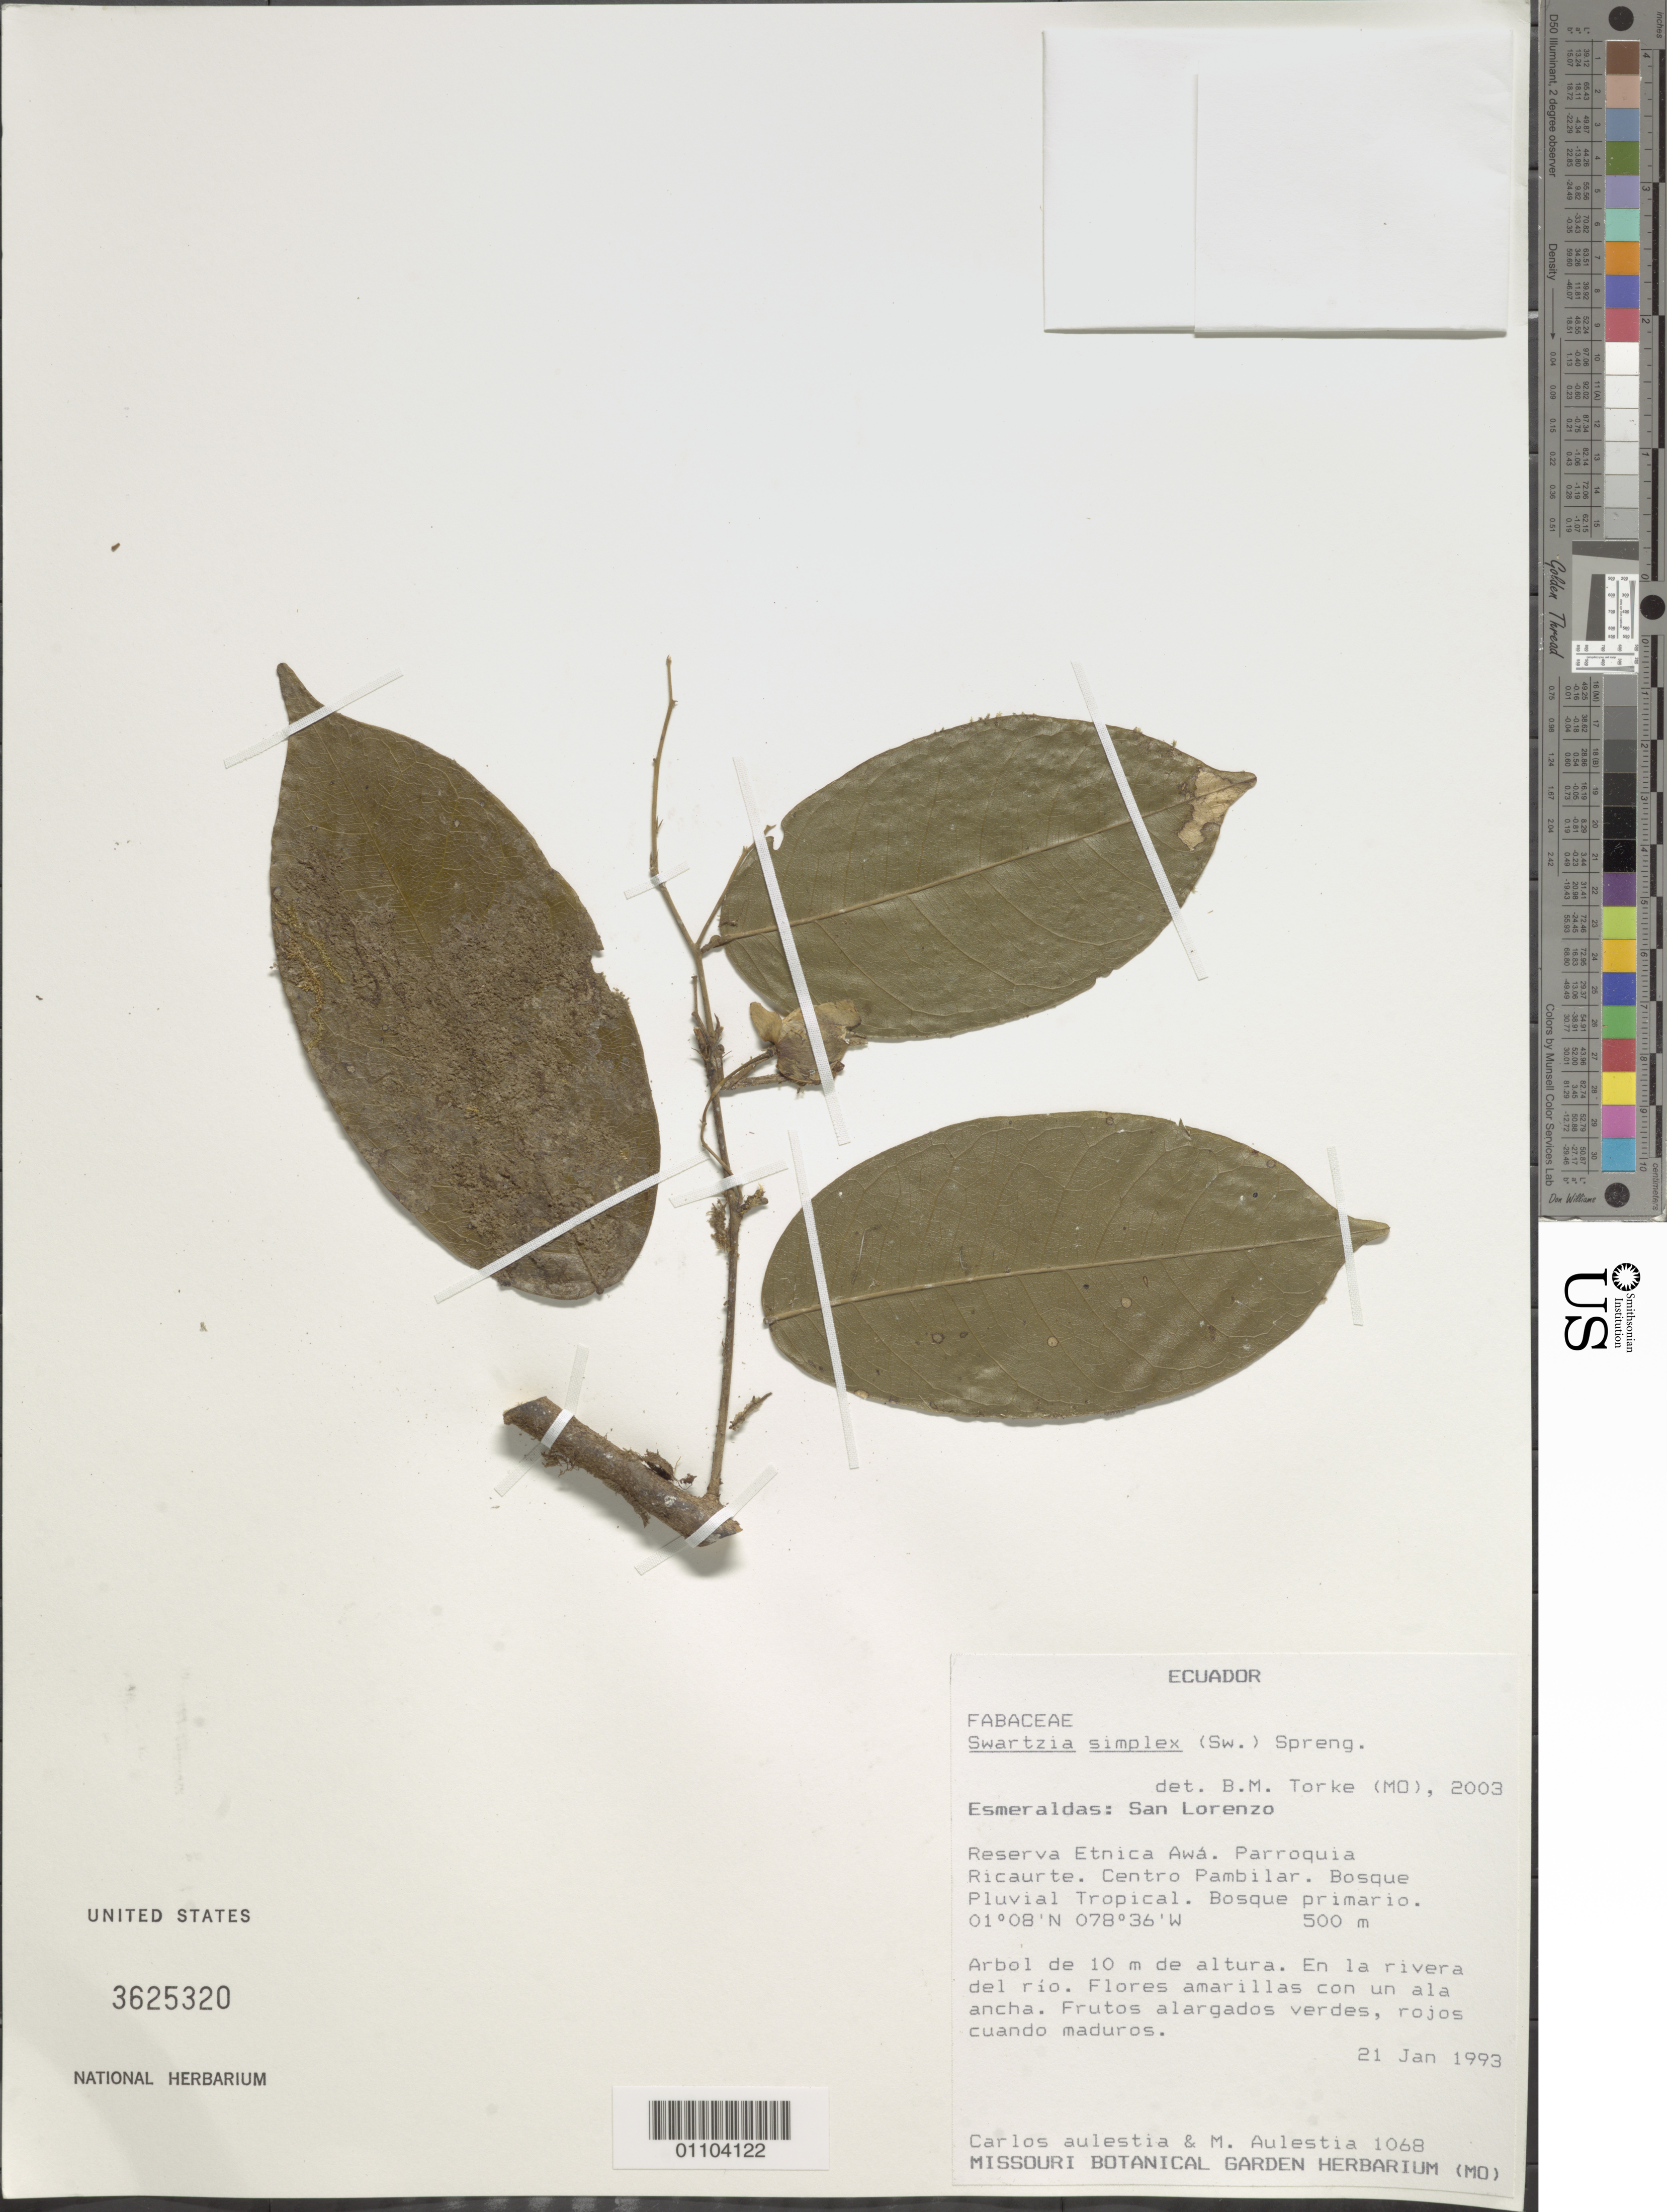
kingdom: Plantae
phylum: Tracheophyta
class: Magnoliopsida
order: Fabales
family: Fabaceae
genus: Swartzia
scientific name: Swartzia simplex var. ochnacea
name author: (DC.) R.S. Cowan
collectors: C. Aulestia & M. Aulestia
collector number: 1068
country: Ecuador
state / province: Esmeraldas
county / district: San Lorenzo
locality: Reserva Etnica Awa Parroquia Ricaurte, Centro Pambilar.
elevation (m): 500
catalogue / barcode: US 3625320